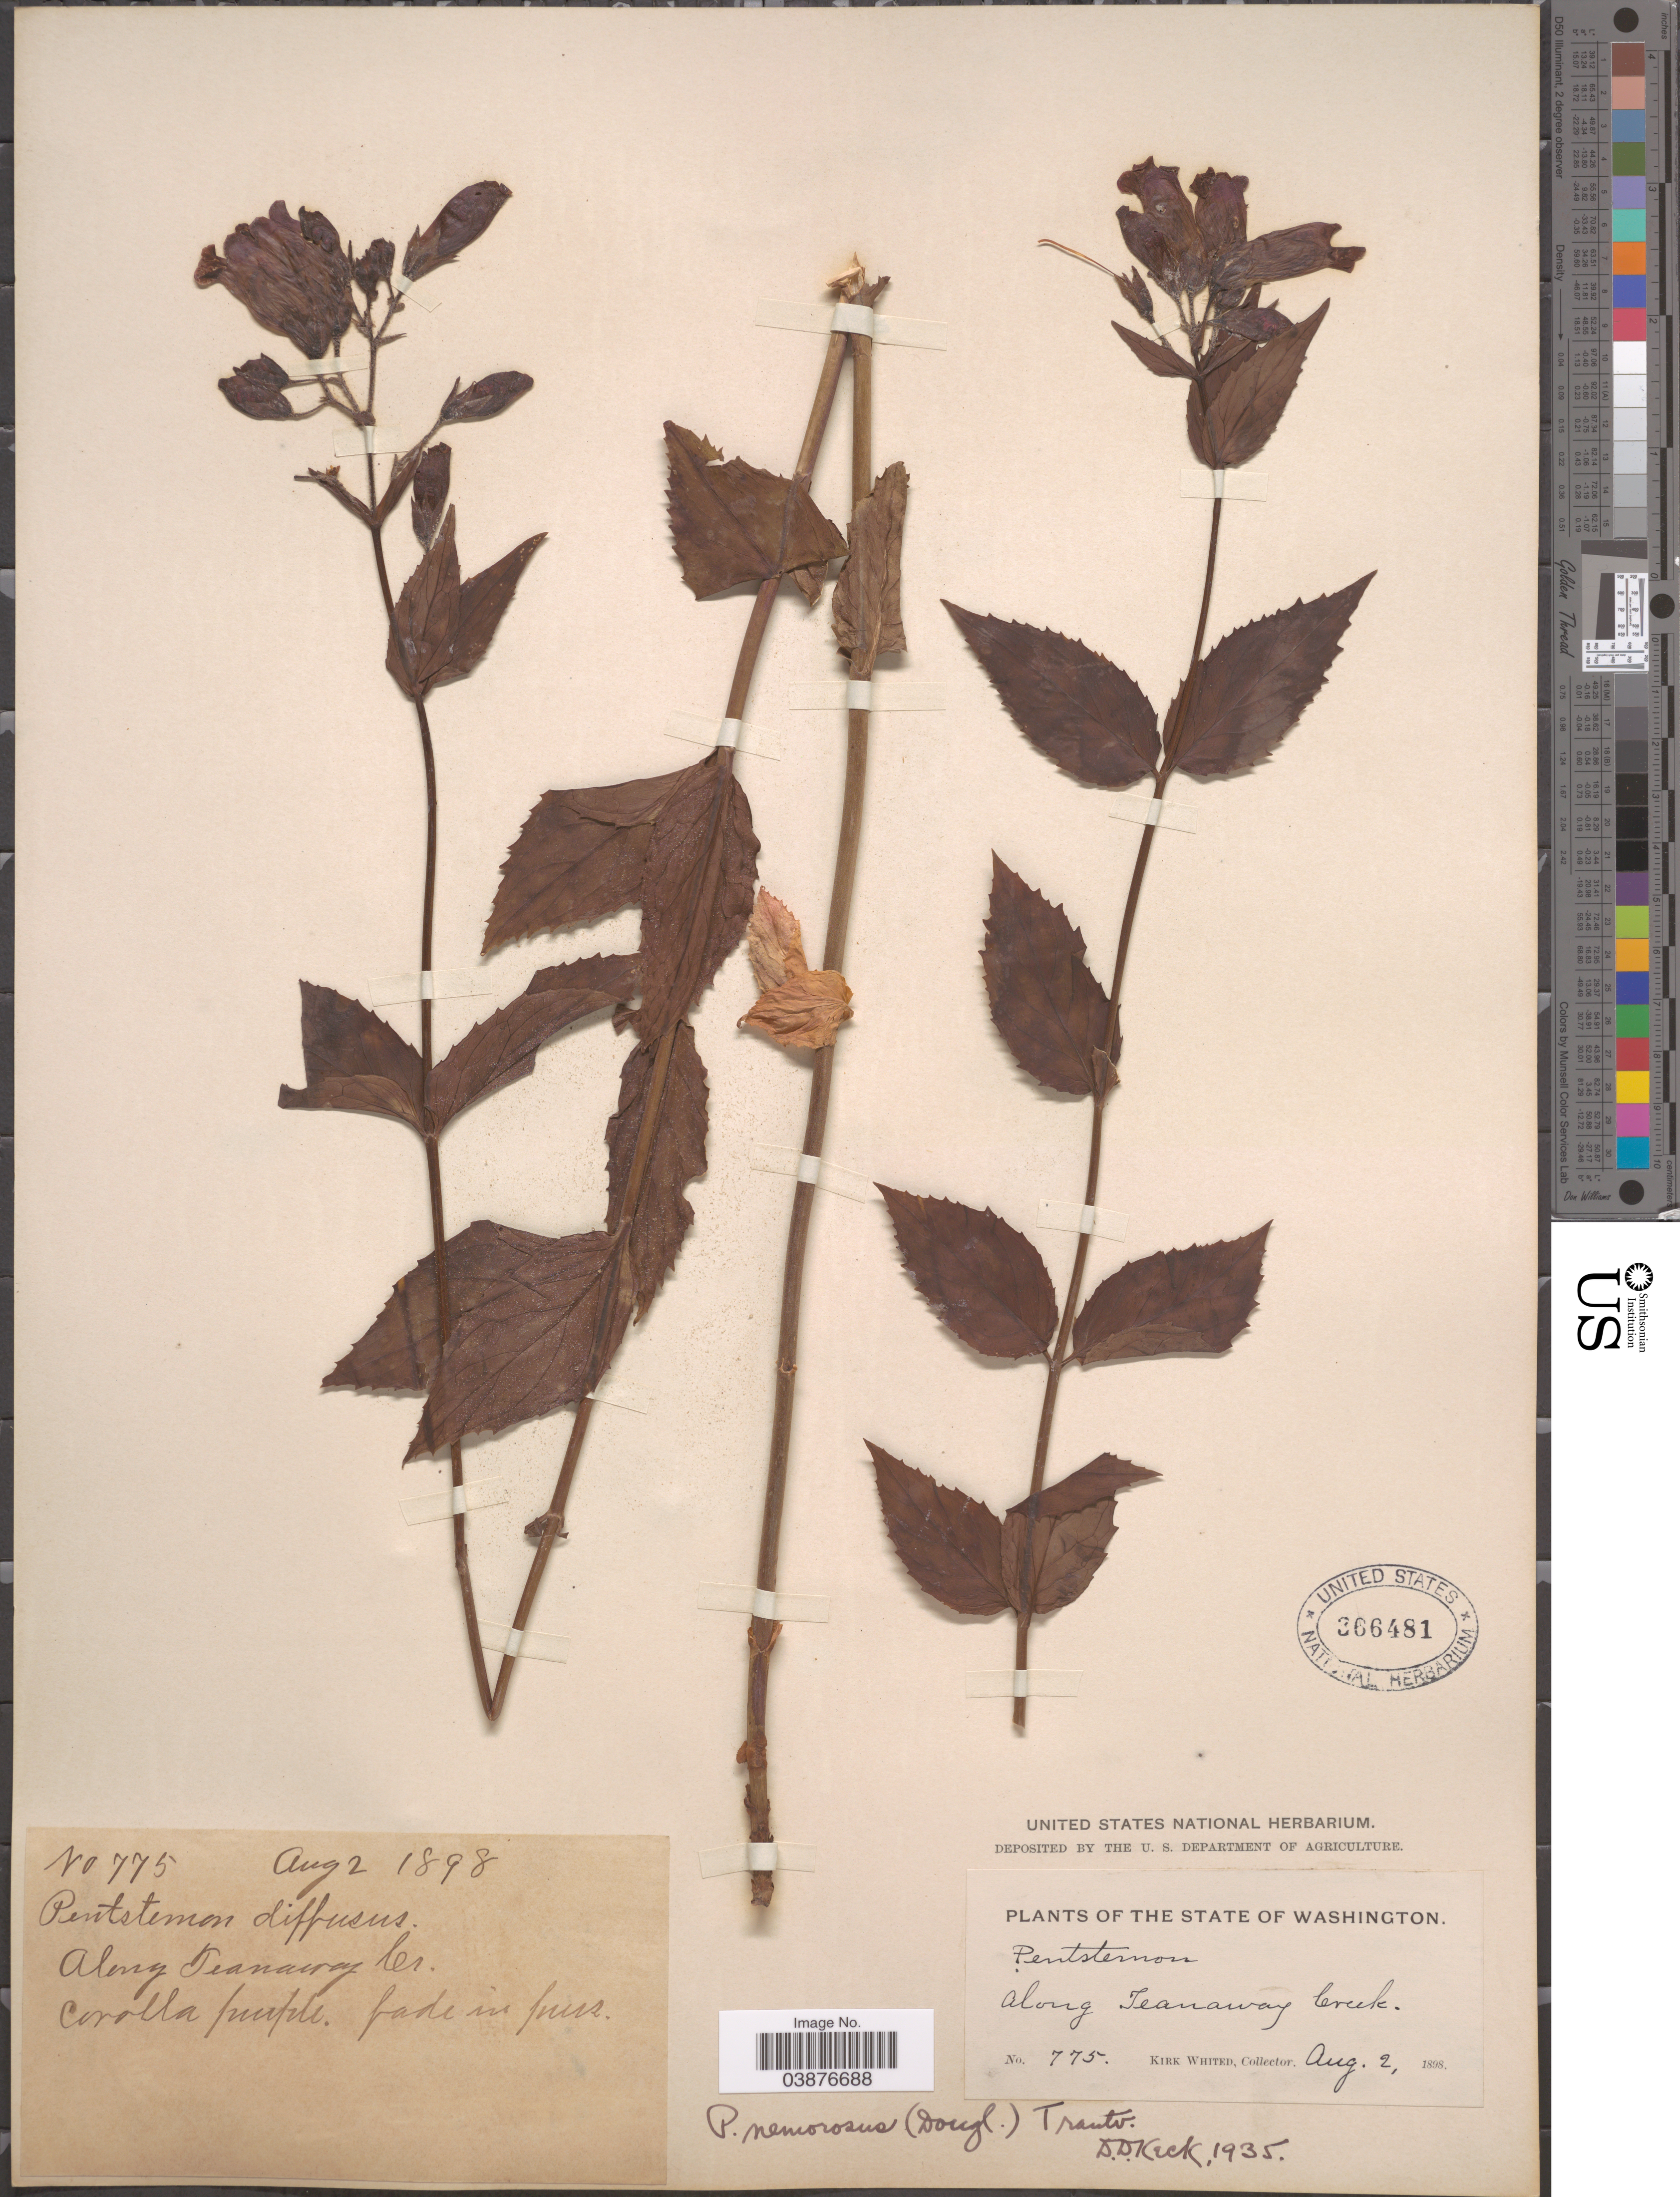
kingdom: Plantae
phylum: Tracheophyta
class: Magnoliopsida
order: Lamiales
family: Plantaginaceae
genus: Penstemon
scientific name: Penstemon nemorosus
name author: (Douglas ex Lindl.) Trautv.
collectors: K. Whited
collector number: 775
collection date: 1898-08-02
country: United States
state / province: Washington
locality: Along Teanaway Creek.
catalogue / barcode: US 366481